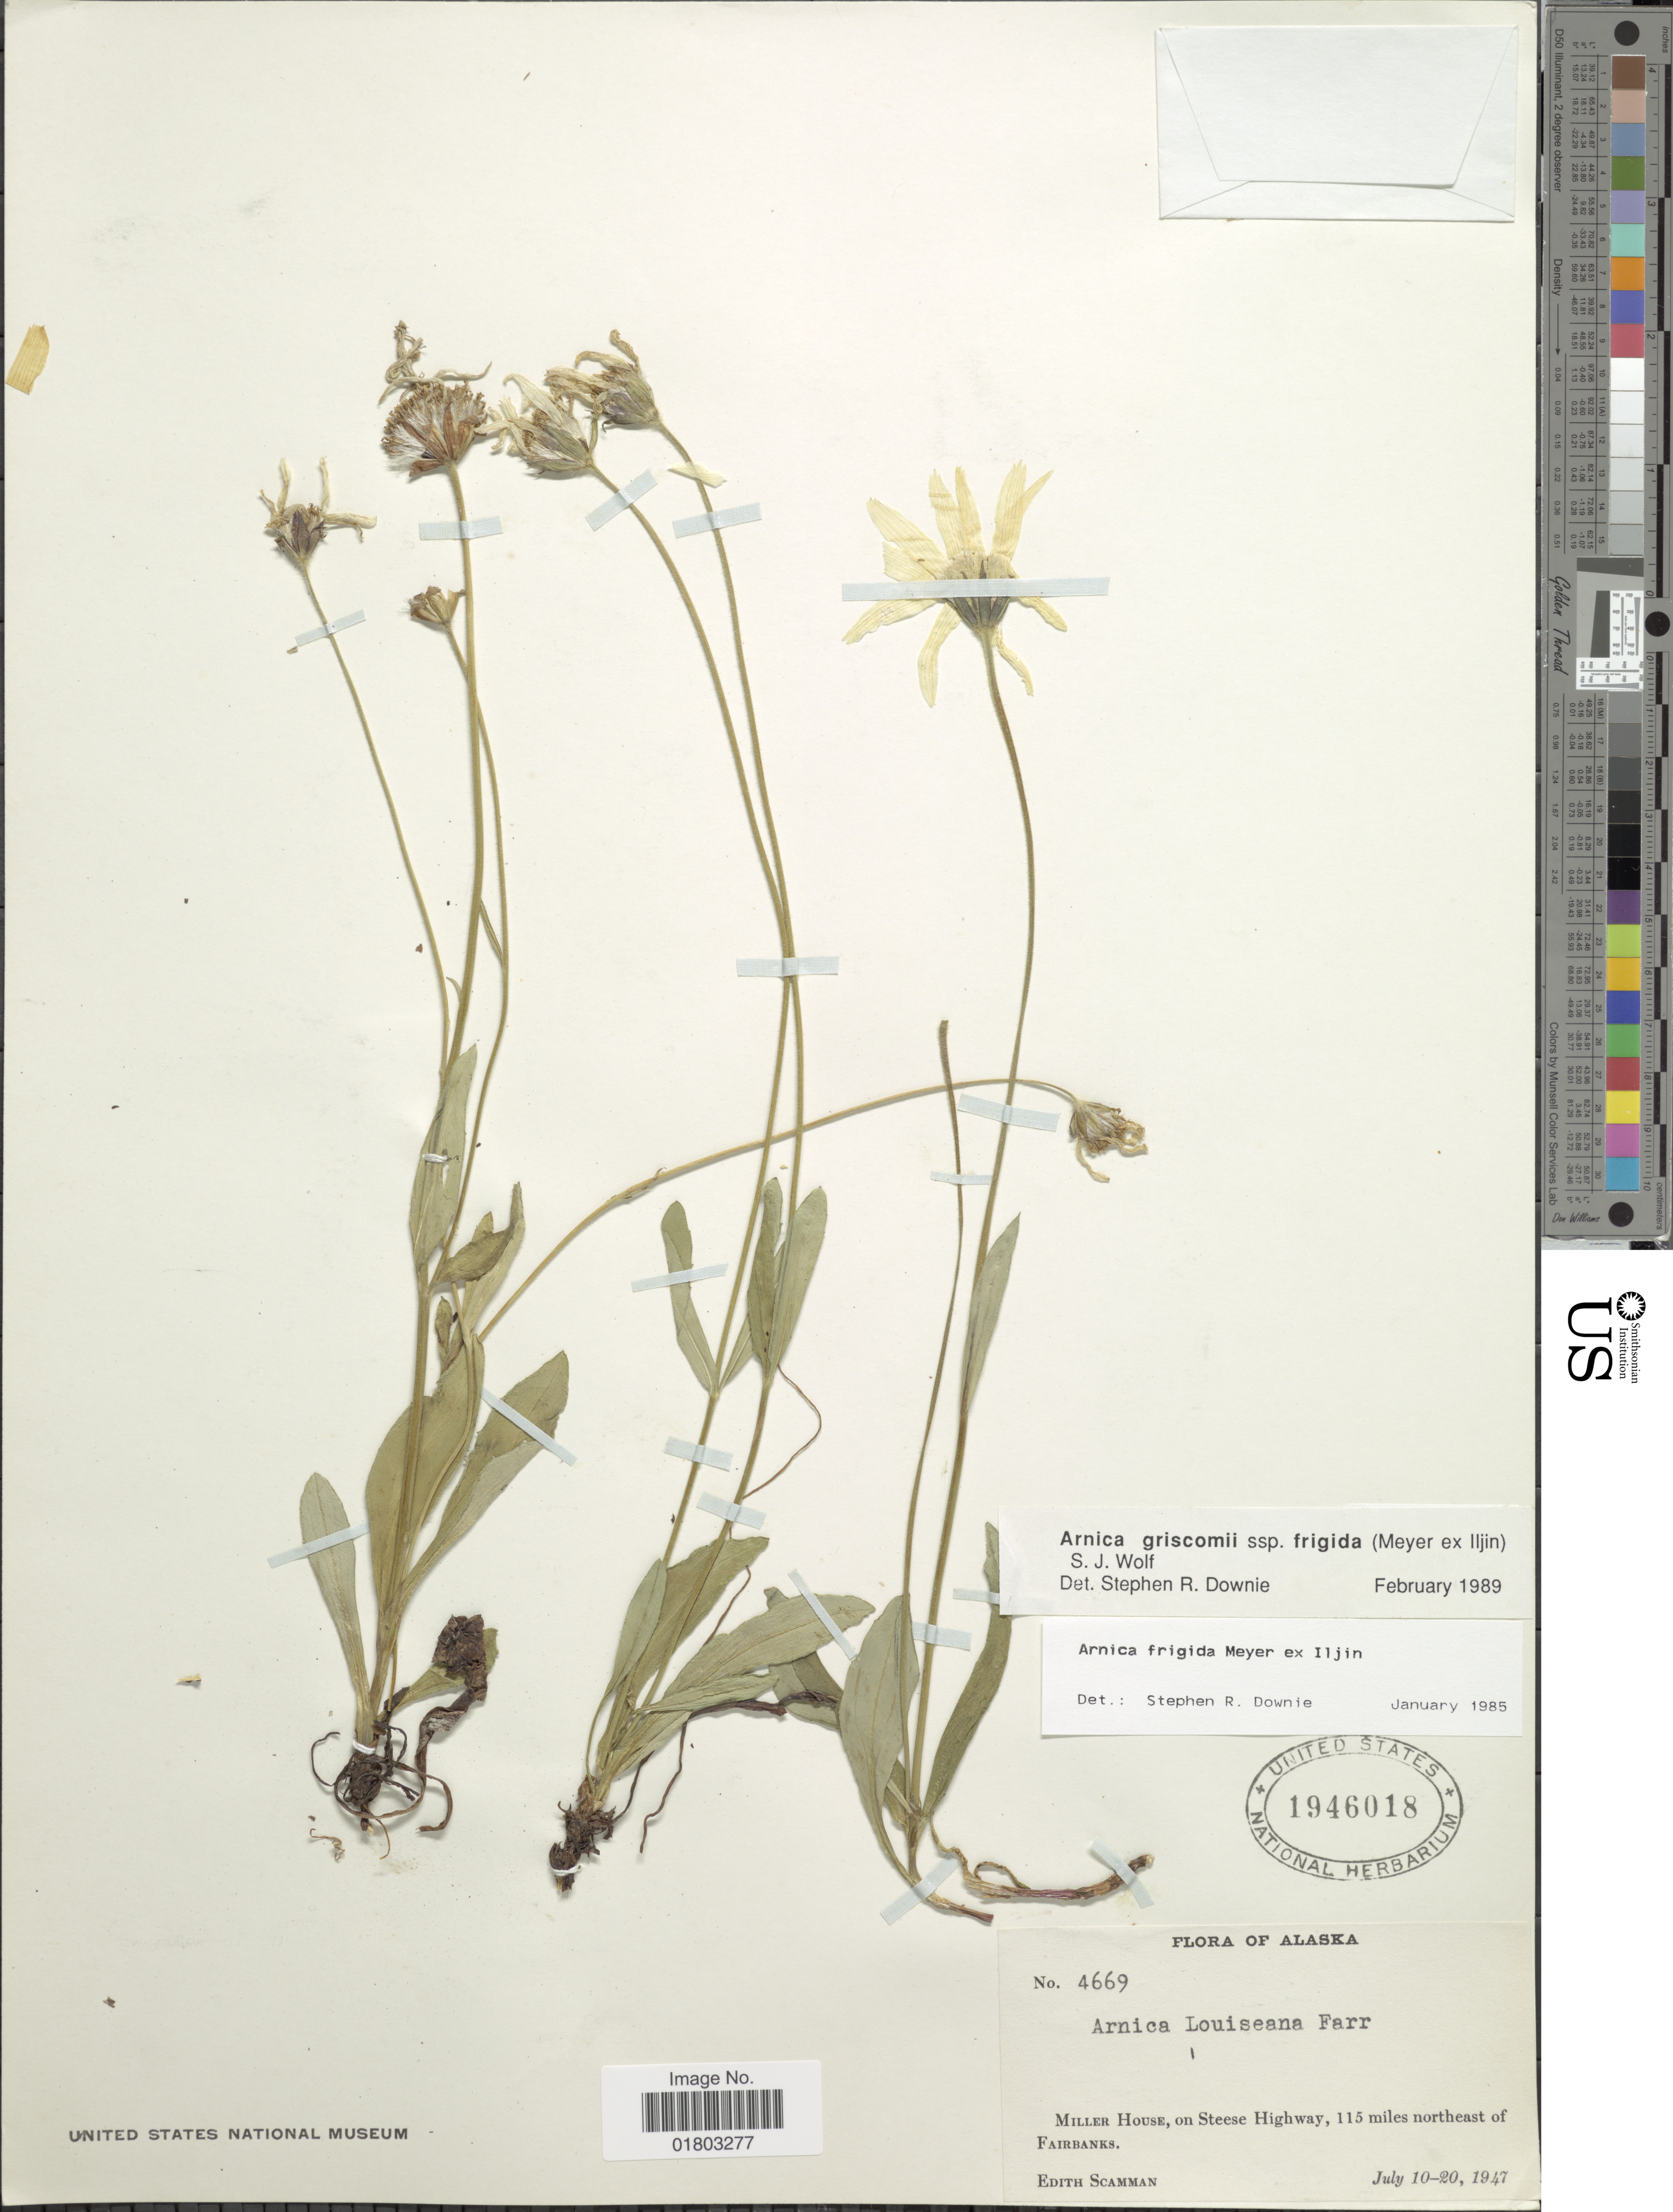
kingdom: Plantae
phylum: Tracheophyta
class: Magnoliopsida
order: Asterales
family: Asteraceae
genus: Arnica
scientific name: Arnica griscomii subsp. frigida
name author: (C.A. Mey. ex Iljin) S.J. Wolf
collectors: E. Scamman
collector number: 4669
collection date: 1947-07-10/1947-07-20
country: United States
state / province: Alaska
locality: Miller House, on Stees Highway, 115 miles northeast of Fairbanks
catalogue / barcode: US 1946018